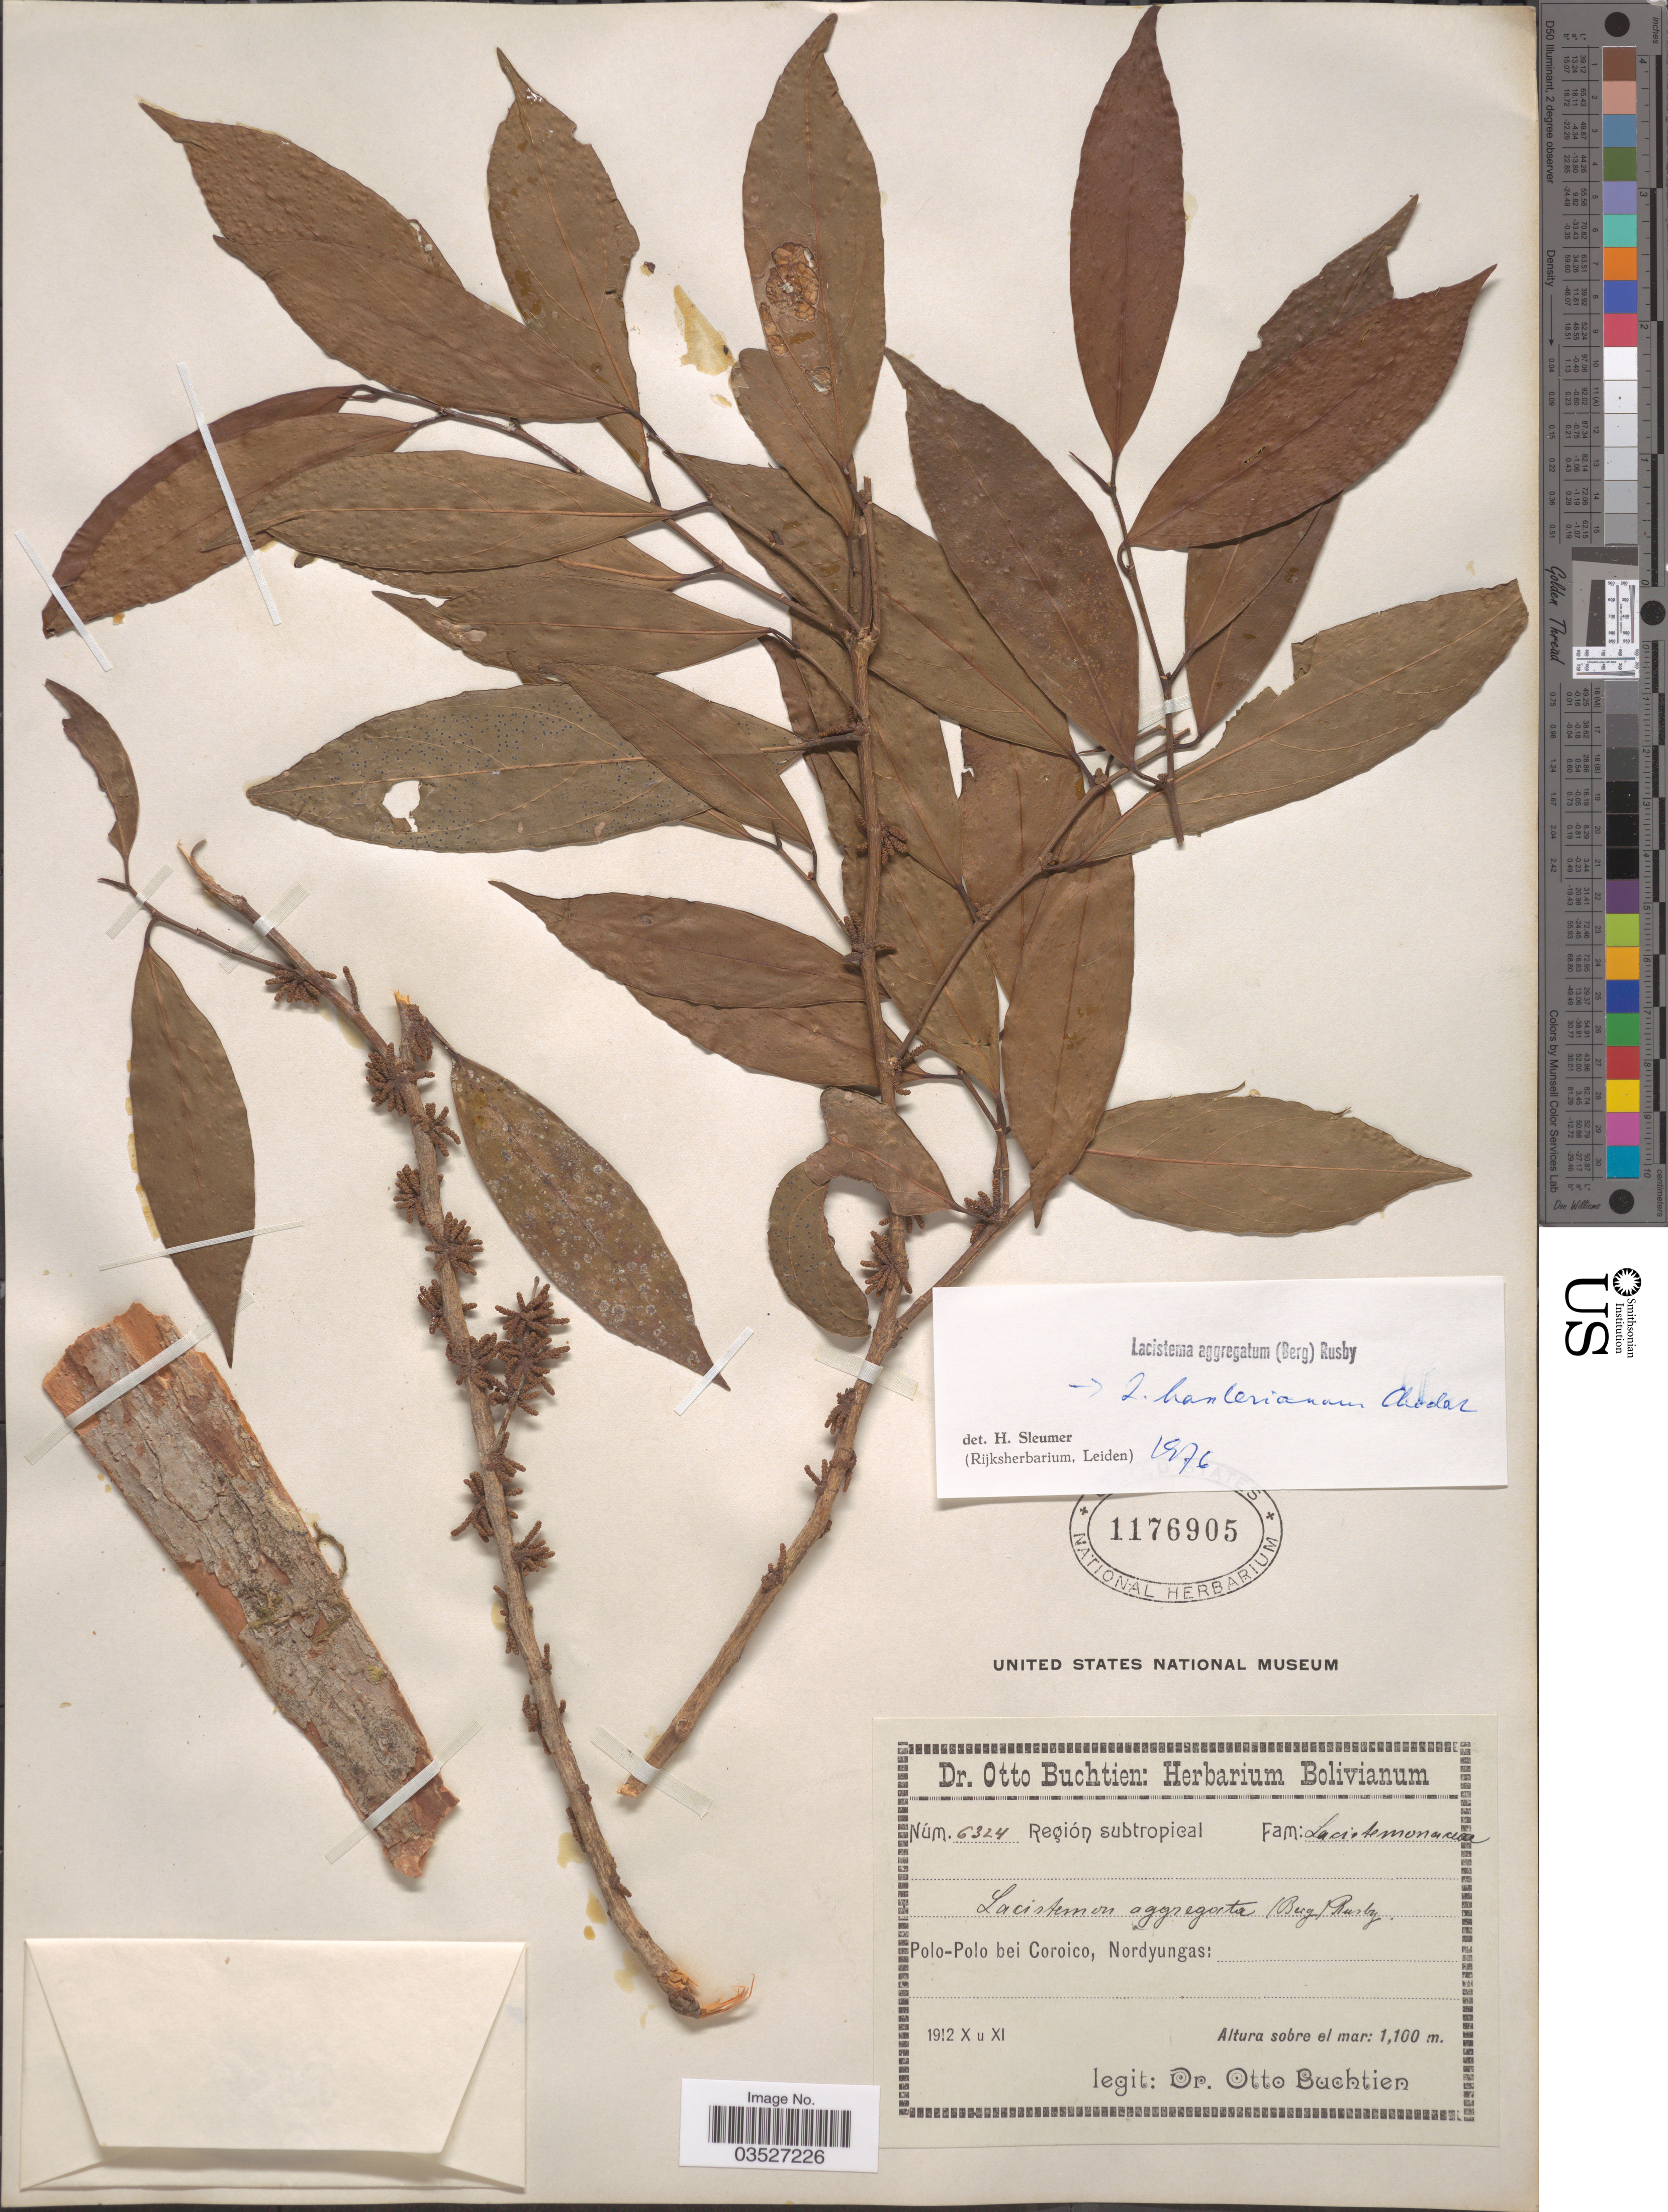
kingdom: Plantae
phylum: Tracheophyta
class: Magnoliopsida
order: Malpighiales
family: Lacistemataceae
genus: Lacistema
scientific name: Lacistema aggregatum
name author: (P.J. Bergius) Rusby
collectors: O. Buchtien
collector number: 6324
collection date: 1912-10/1912-11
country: Bolivia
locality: Región subtropical. Polo-Polo bei Coroico, Nordyungas.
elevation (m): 1100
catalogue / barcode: US 1176905